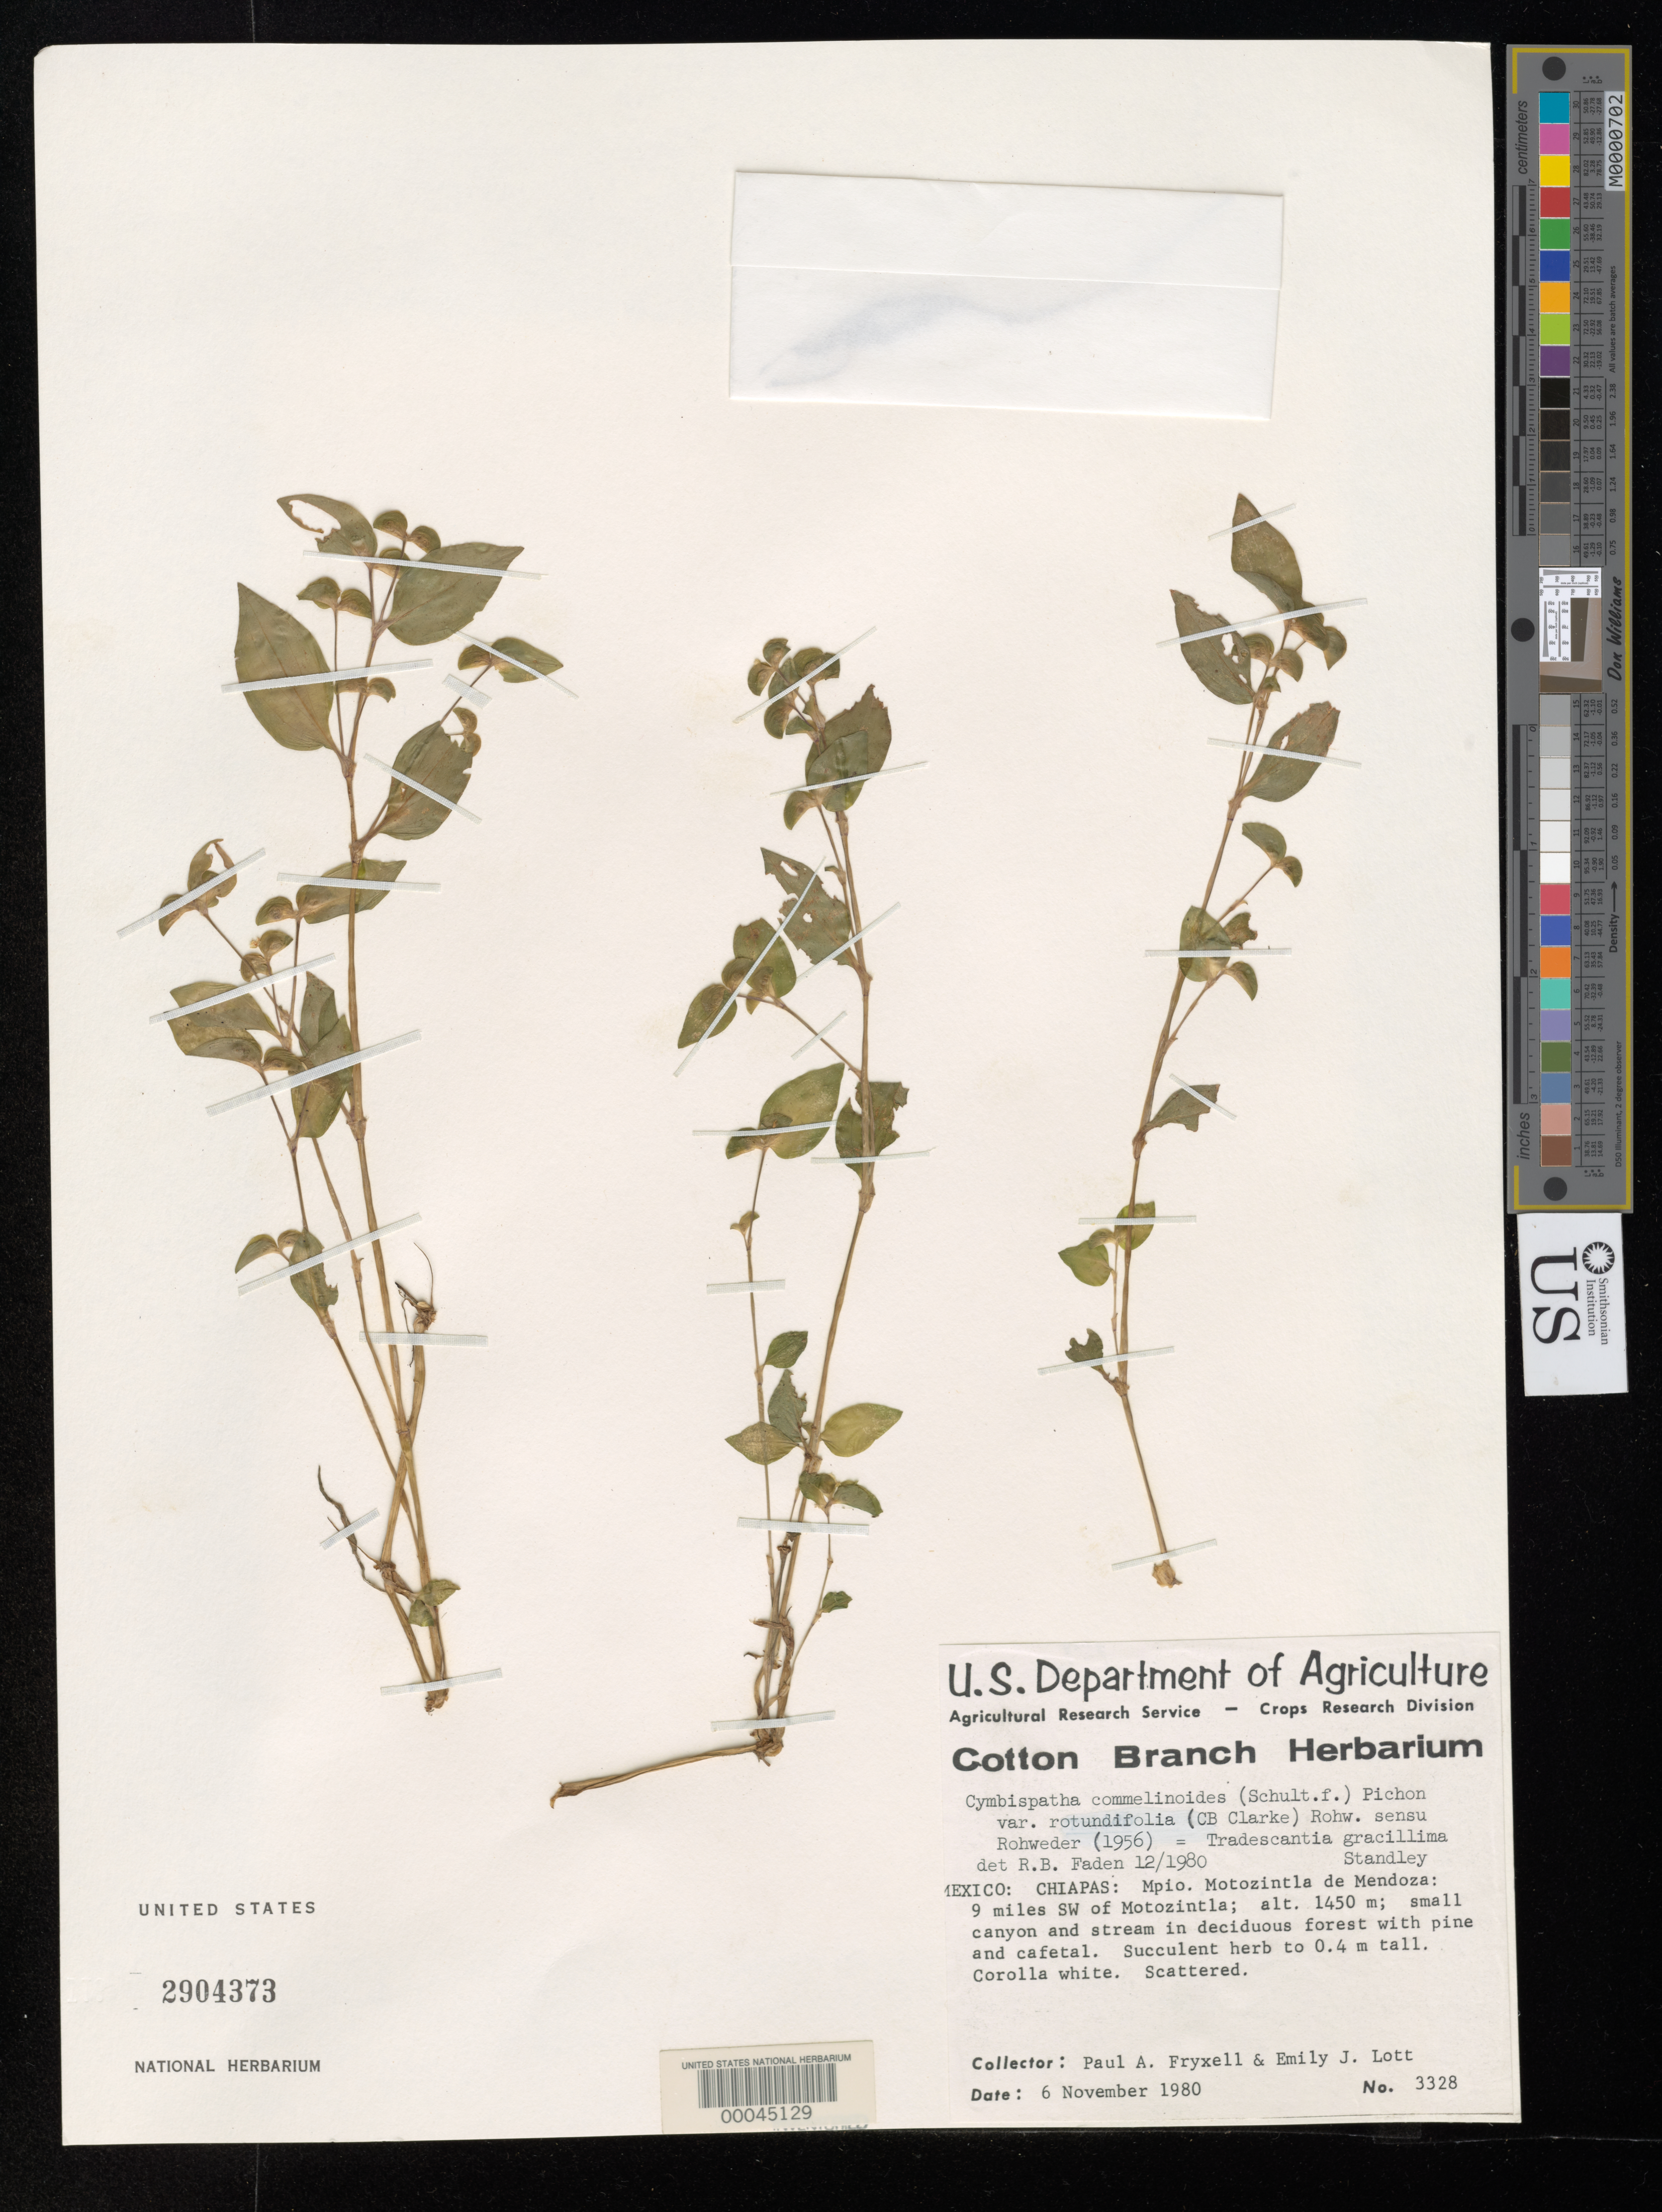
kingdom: Plantae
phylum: Tracheophyta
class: Liliopsida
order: Commelinales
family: Commelinaceae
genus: Tradescantia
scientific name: Tradescantia gracillima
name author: Standl.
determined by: Faden, Robert B., (US), Smithsonian Institution - National Museum of Natural History (UNITED STATES)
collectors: P. A. Fryxell & E. Lott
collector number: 3328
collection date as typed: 06 Nov 1980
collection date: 1980-11-06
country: Mexico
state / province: Chiapas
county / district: Motozintla de Mendoza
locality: Motozintla de Mendoza Mun., SW of Motozintla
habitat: Streambank of canyon; deciduous forest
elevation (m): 1450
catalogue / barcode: US 2904373